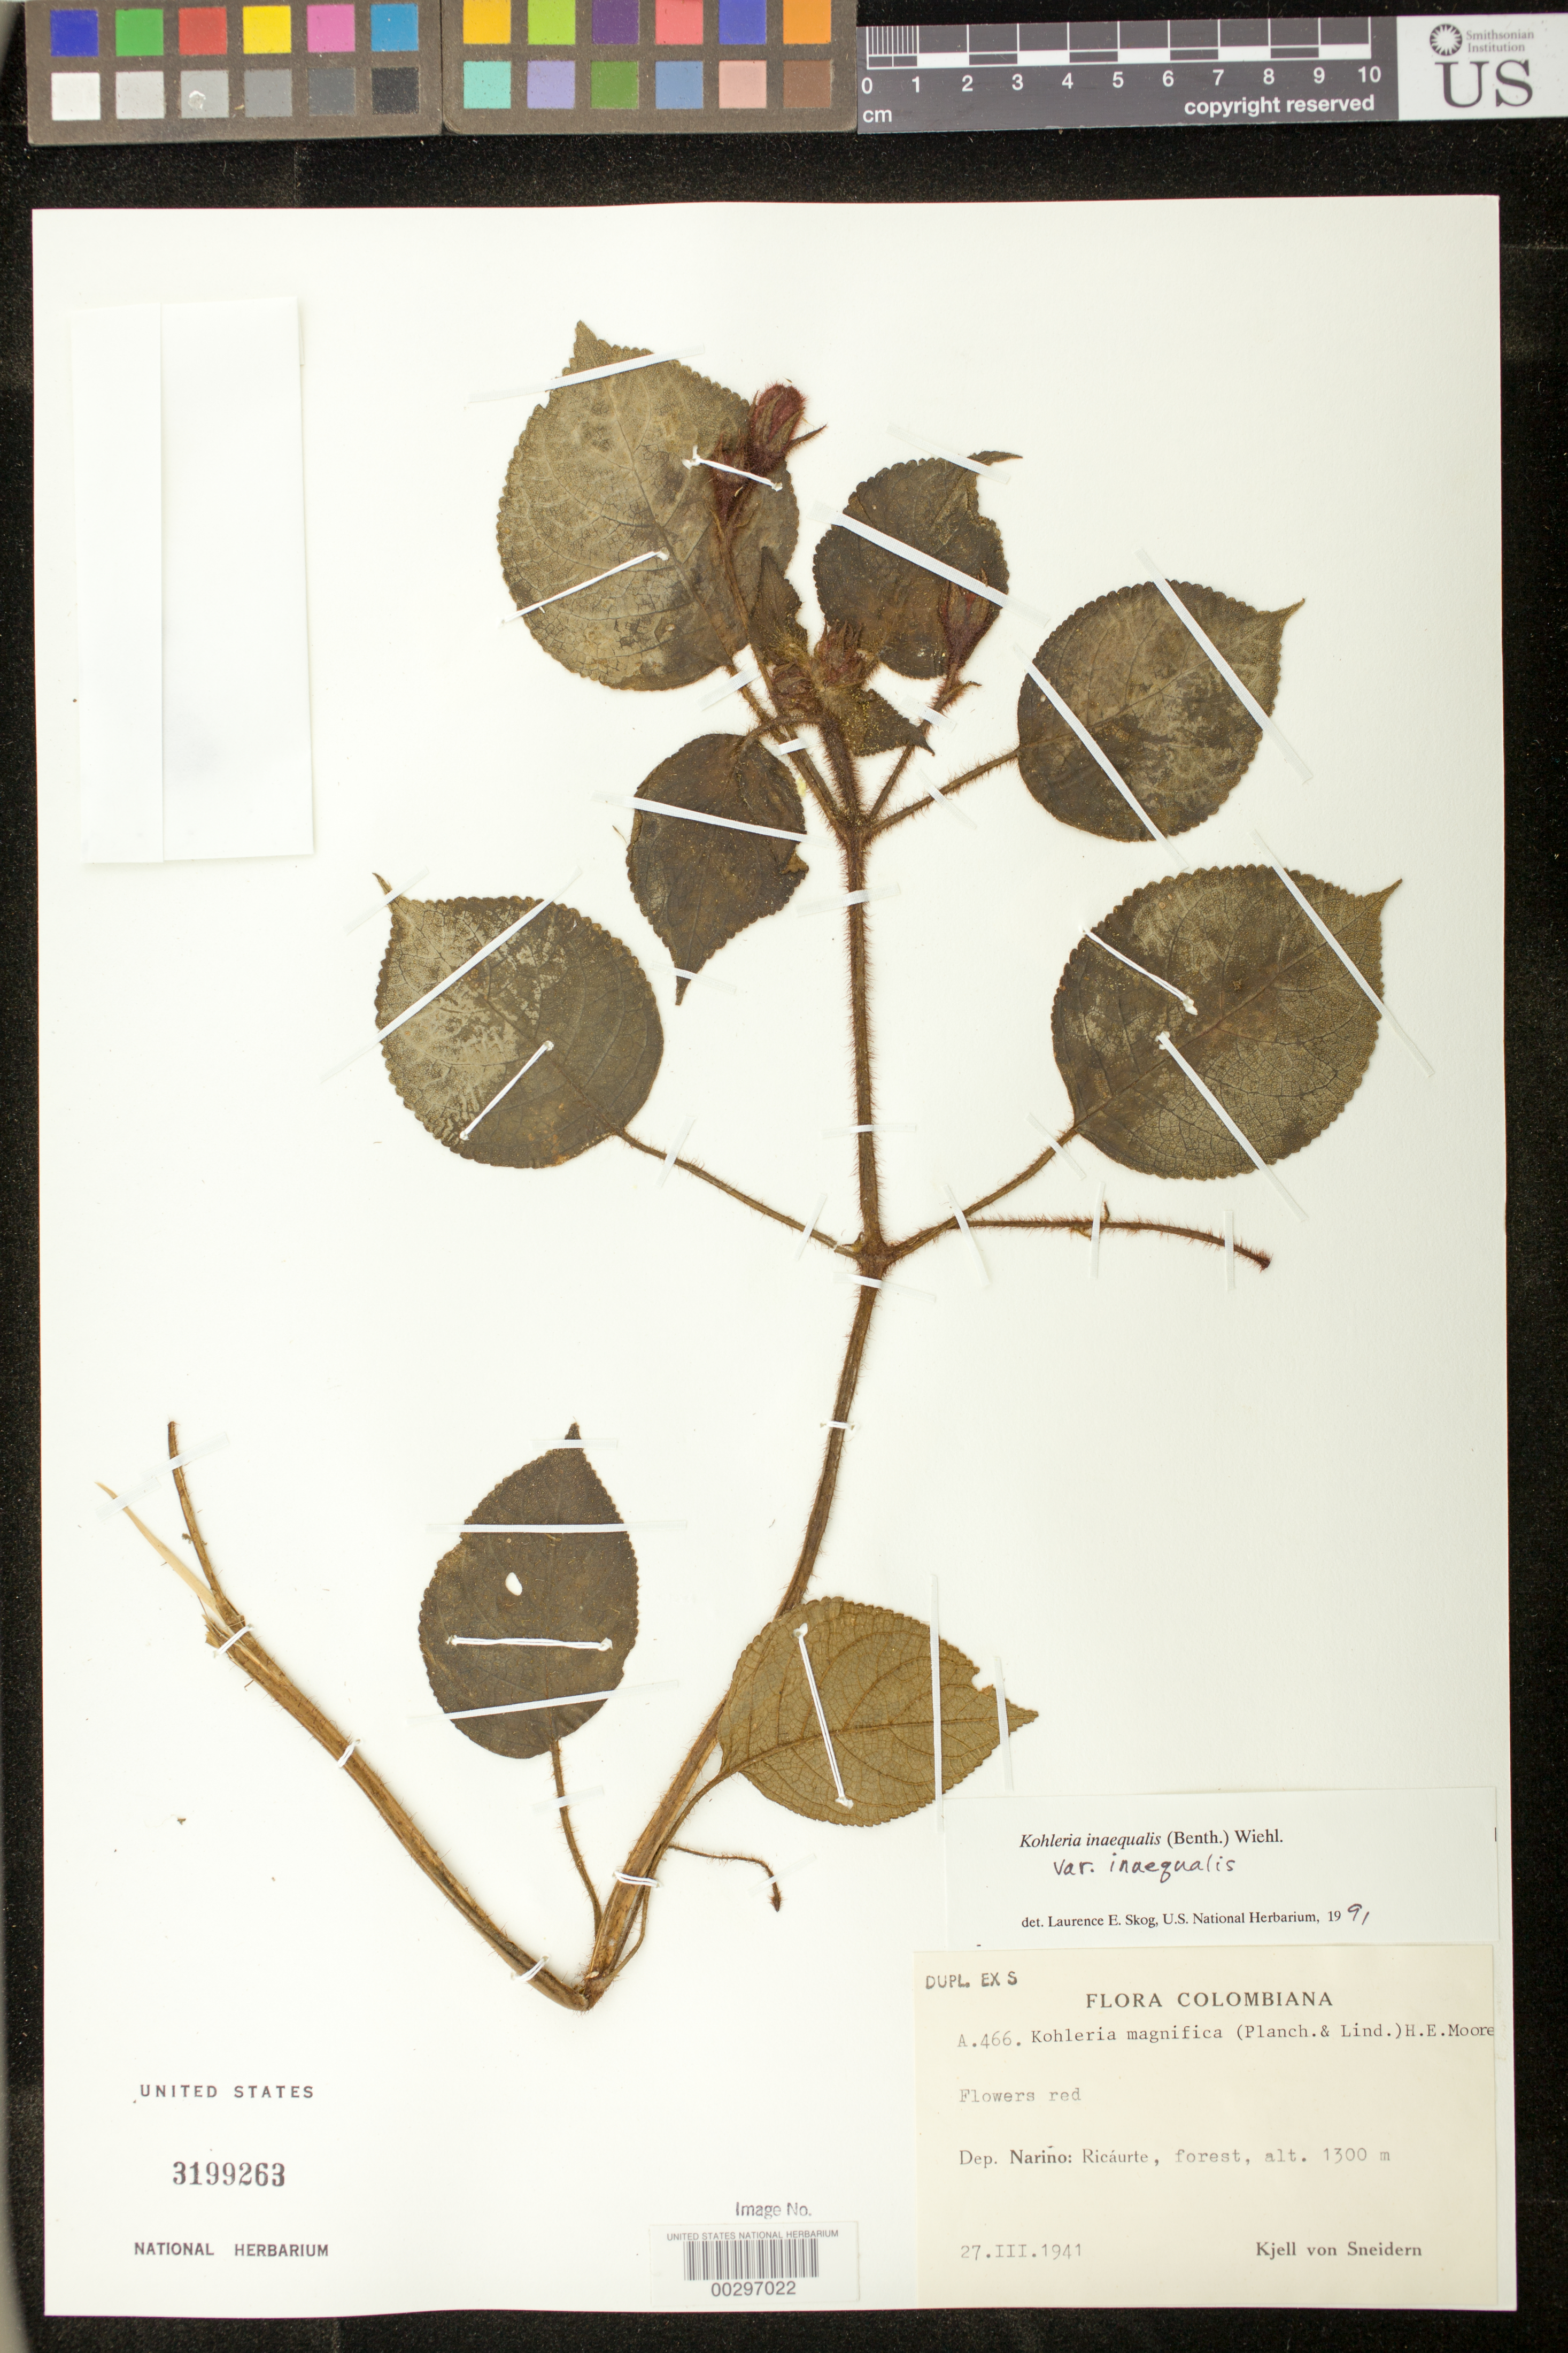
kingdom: Plantae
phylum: Tracheophyta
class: Magnoliopsida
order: Lamiales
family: Gesneriaceae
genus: Kohleria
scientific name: Kohleria inaequalis var. inaequalis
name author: (Benth.) Wiehler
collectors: K. von Sneidern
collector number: A 466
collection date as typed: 27 Mar 1941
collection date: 1941-03-27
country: Colombia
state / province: Nariño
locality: Ricaurte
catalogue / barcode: US 3199263